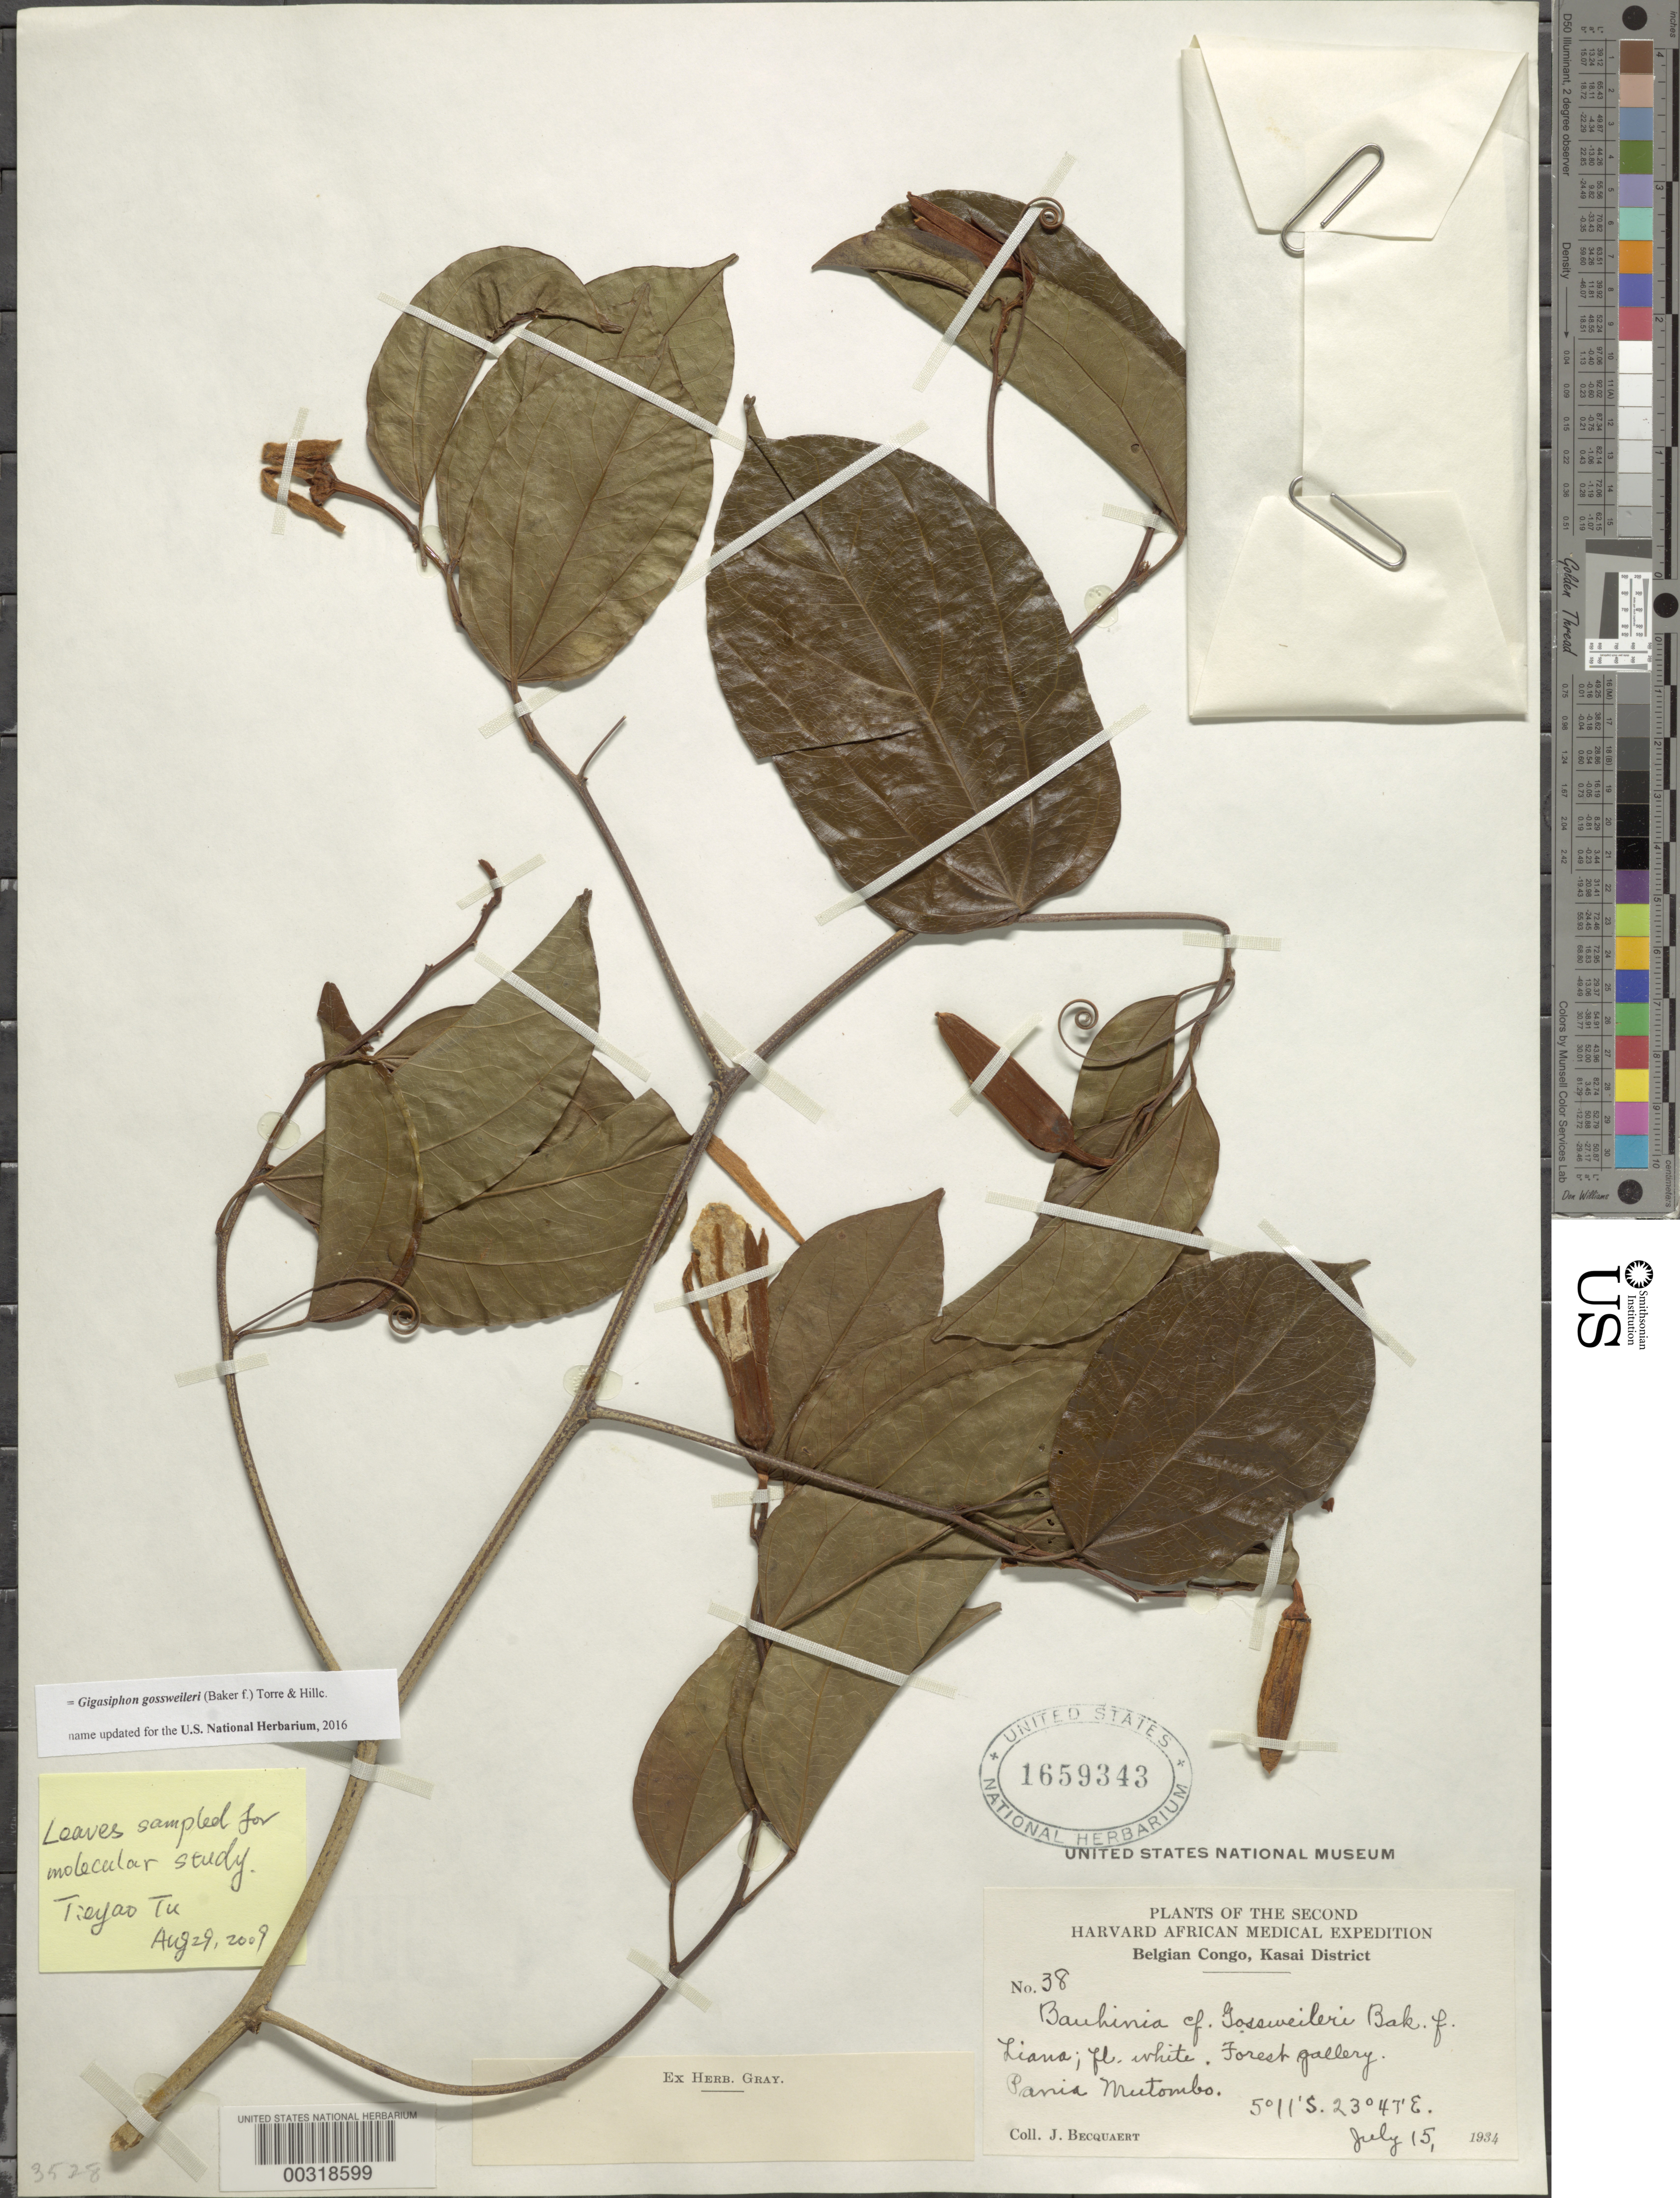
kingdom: Plantae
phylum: Tracheophyta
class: Magnoliopsida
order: Fabales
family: Fabaceae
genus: Gigasiphon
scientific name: Gigasiphon gossweileri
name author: (Baker f.) Torre & Hillc.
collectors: J. Becquaert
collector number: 38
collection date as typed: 15 Jul 1934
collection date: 1934-07-15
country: Congo, Democratic Republic of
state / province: Kasaï-Oriental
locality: Pania Mutombo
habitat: Forest gallery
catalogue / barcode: US 1659343